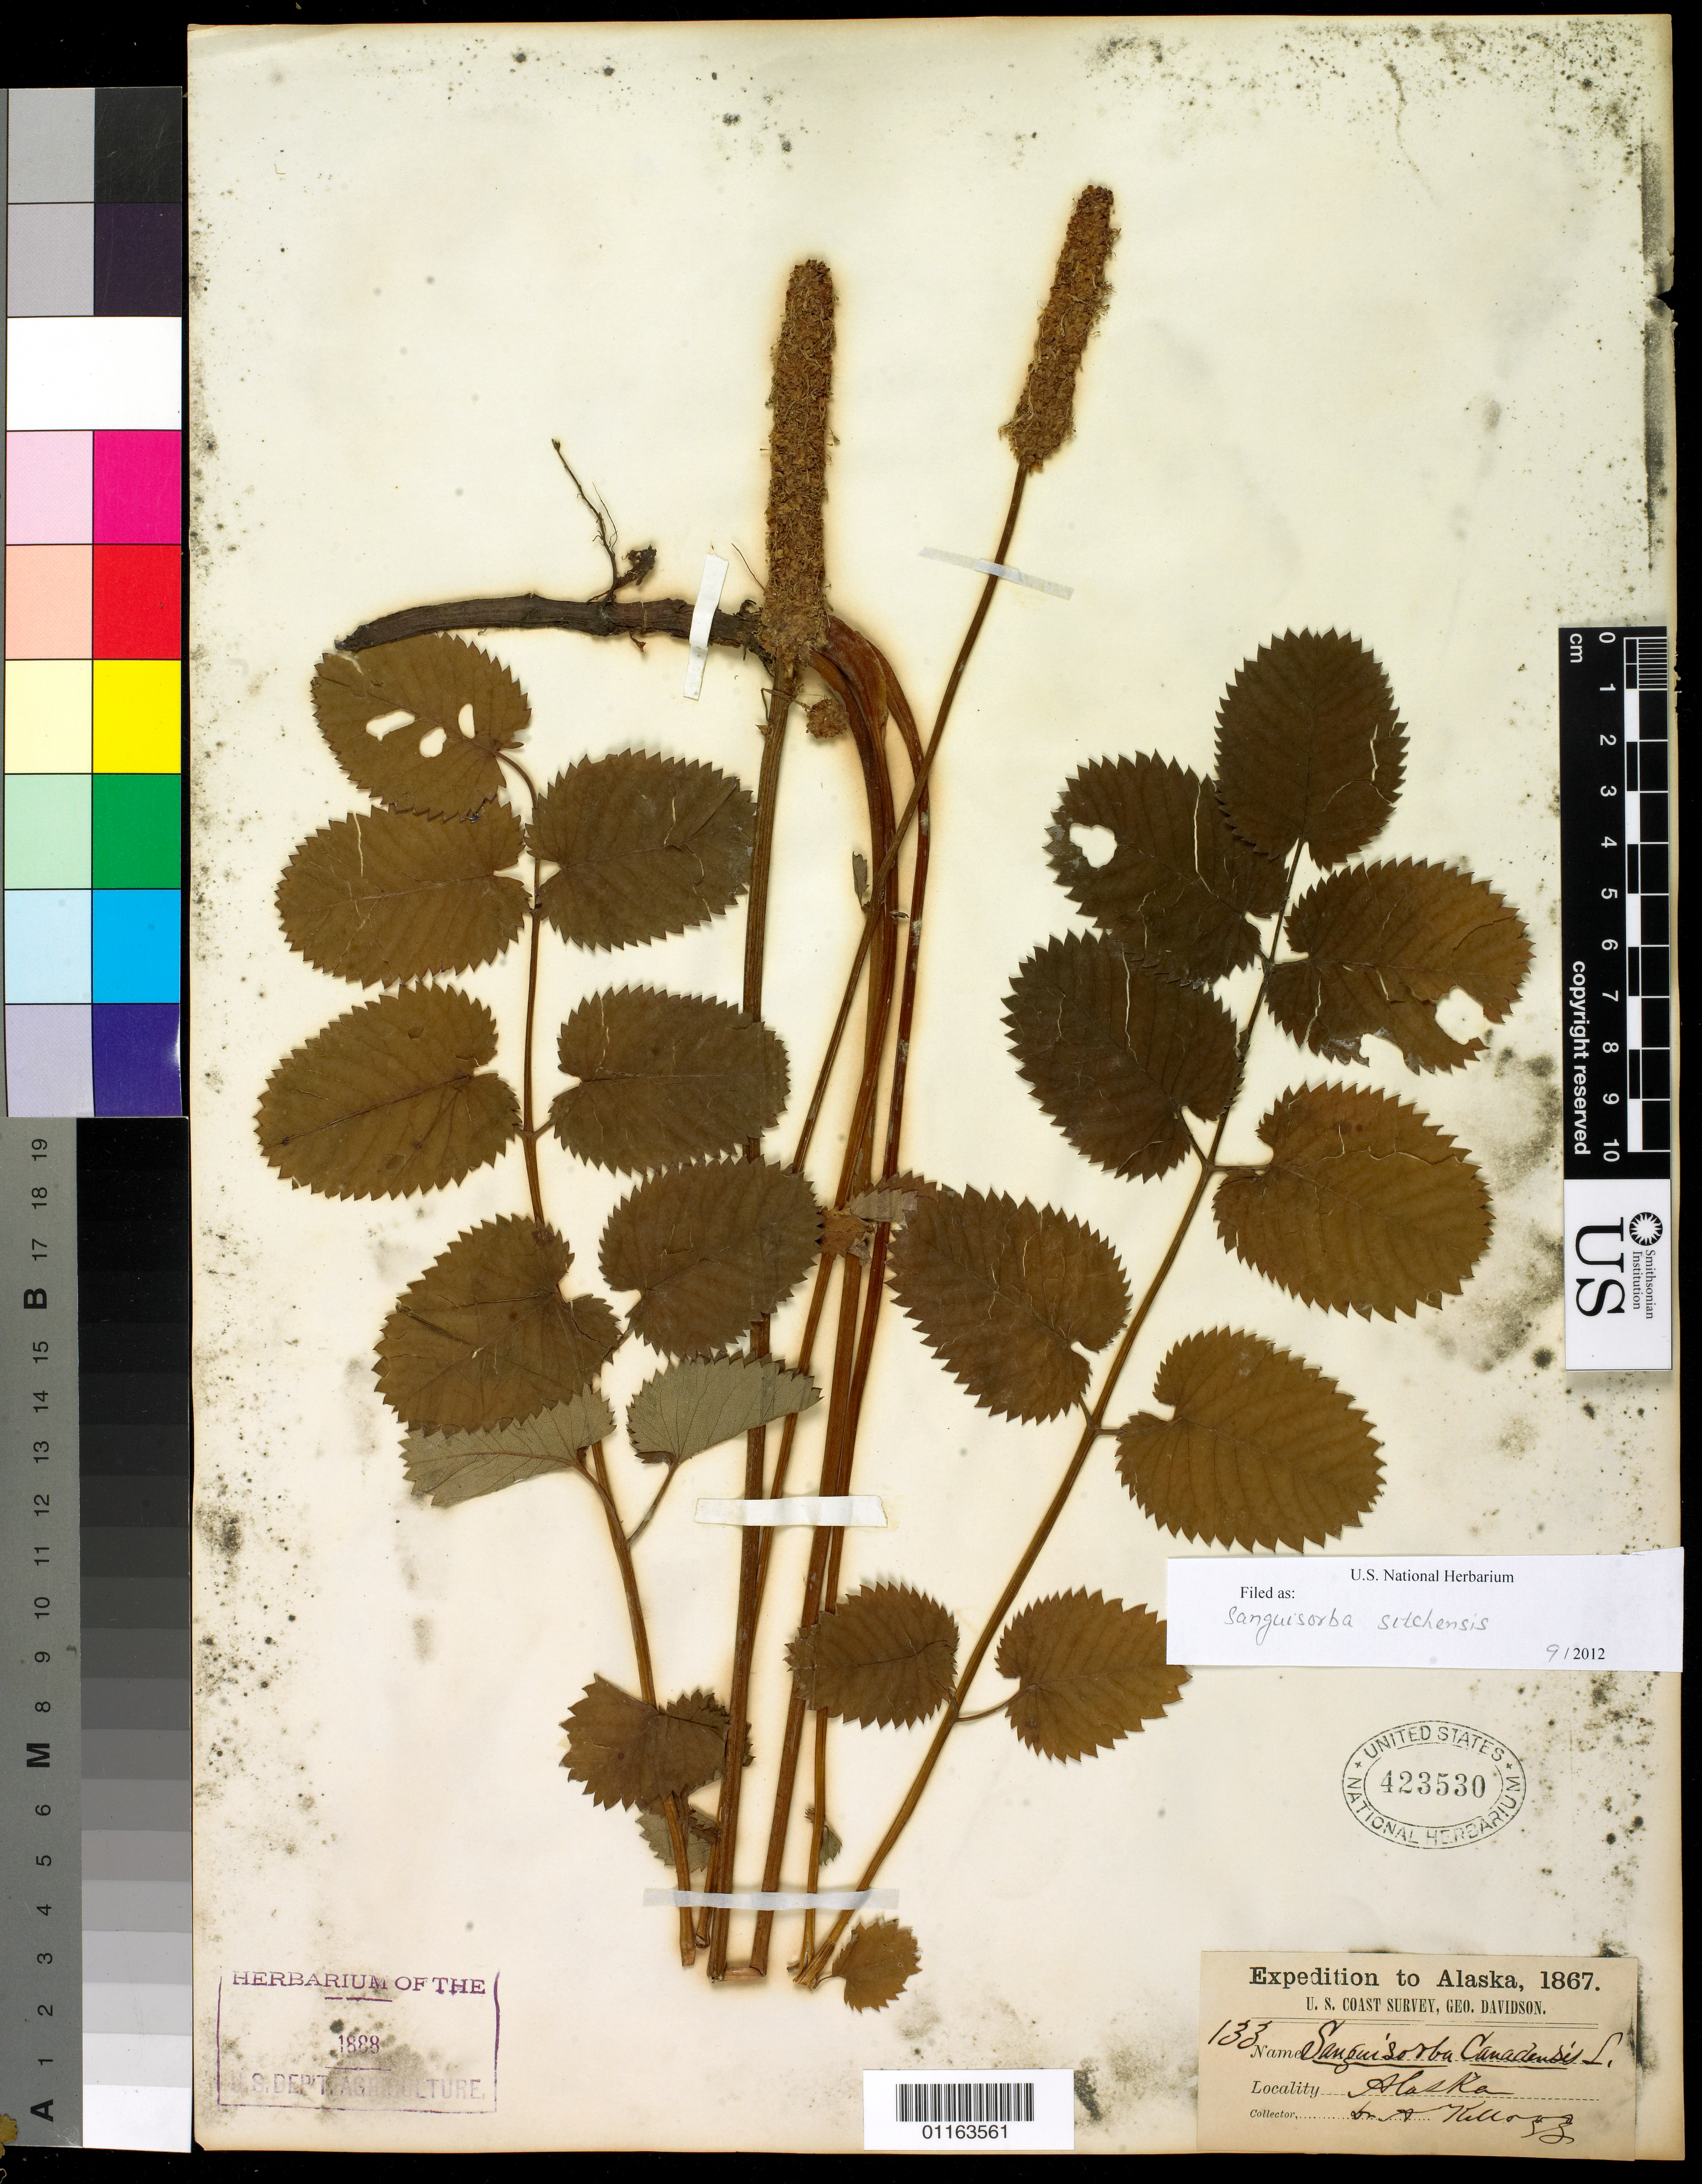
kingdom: Plantae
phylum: Tracheophyta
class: Magnoliopsida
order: Rosales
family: Rosaceae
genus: Sanguisorba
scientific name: Sanguisorba stipulata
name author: Raf.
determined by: Strong, Mark T., (BOT), Smithsonian Institution - National Museum of Natural History (UNITED STATES)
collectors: A. Kellogg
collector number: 133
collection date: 1867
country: United States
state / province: Alaska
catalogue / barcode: US 423530